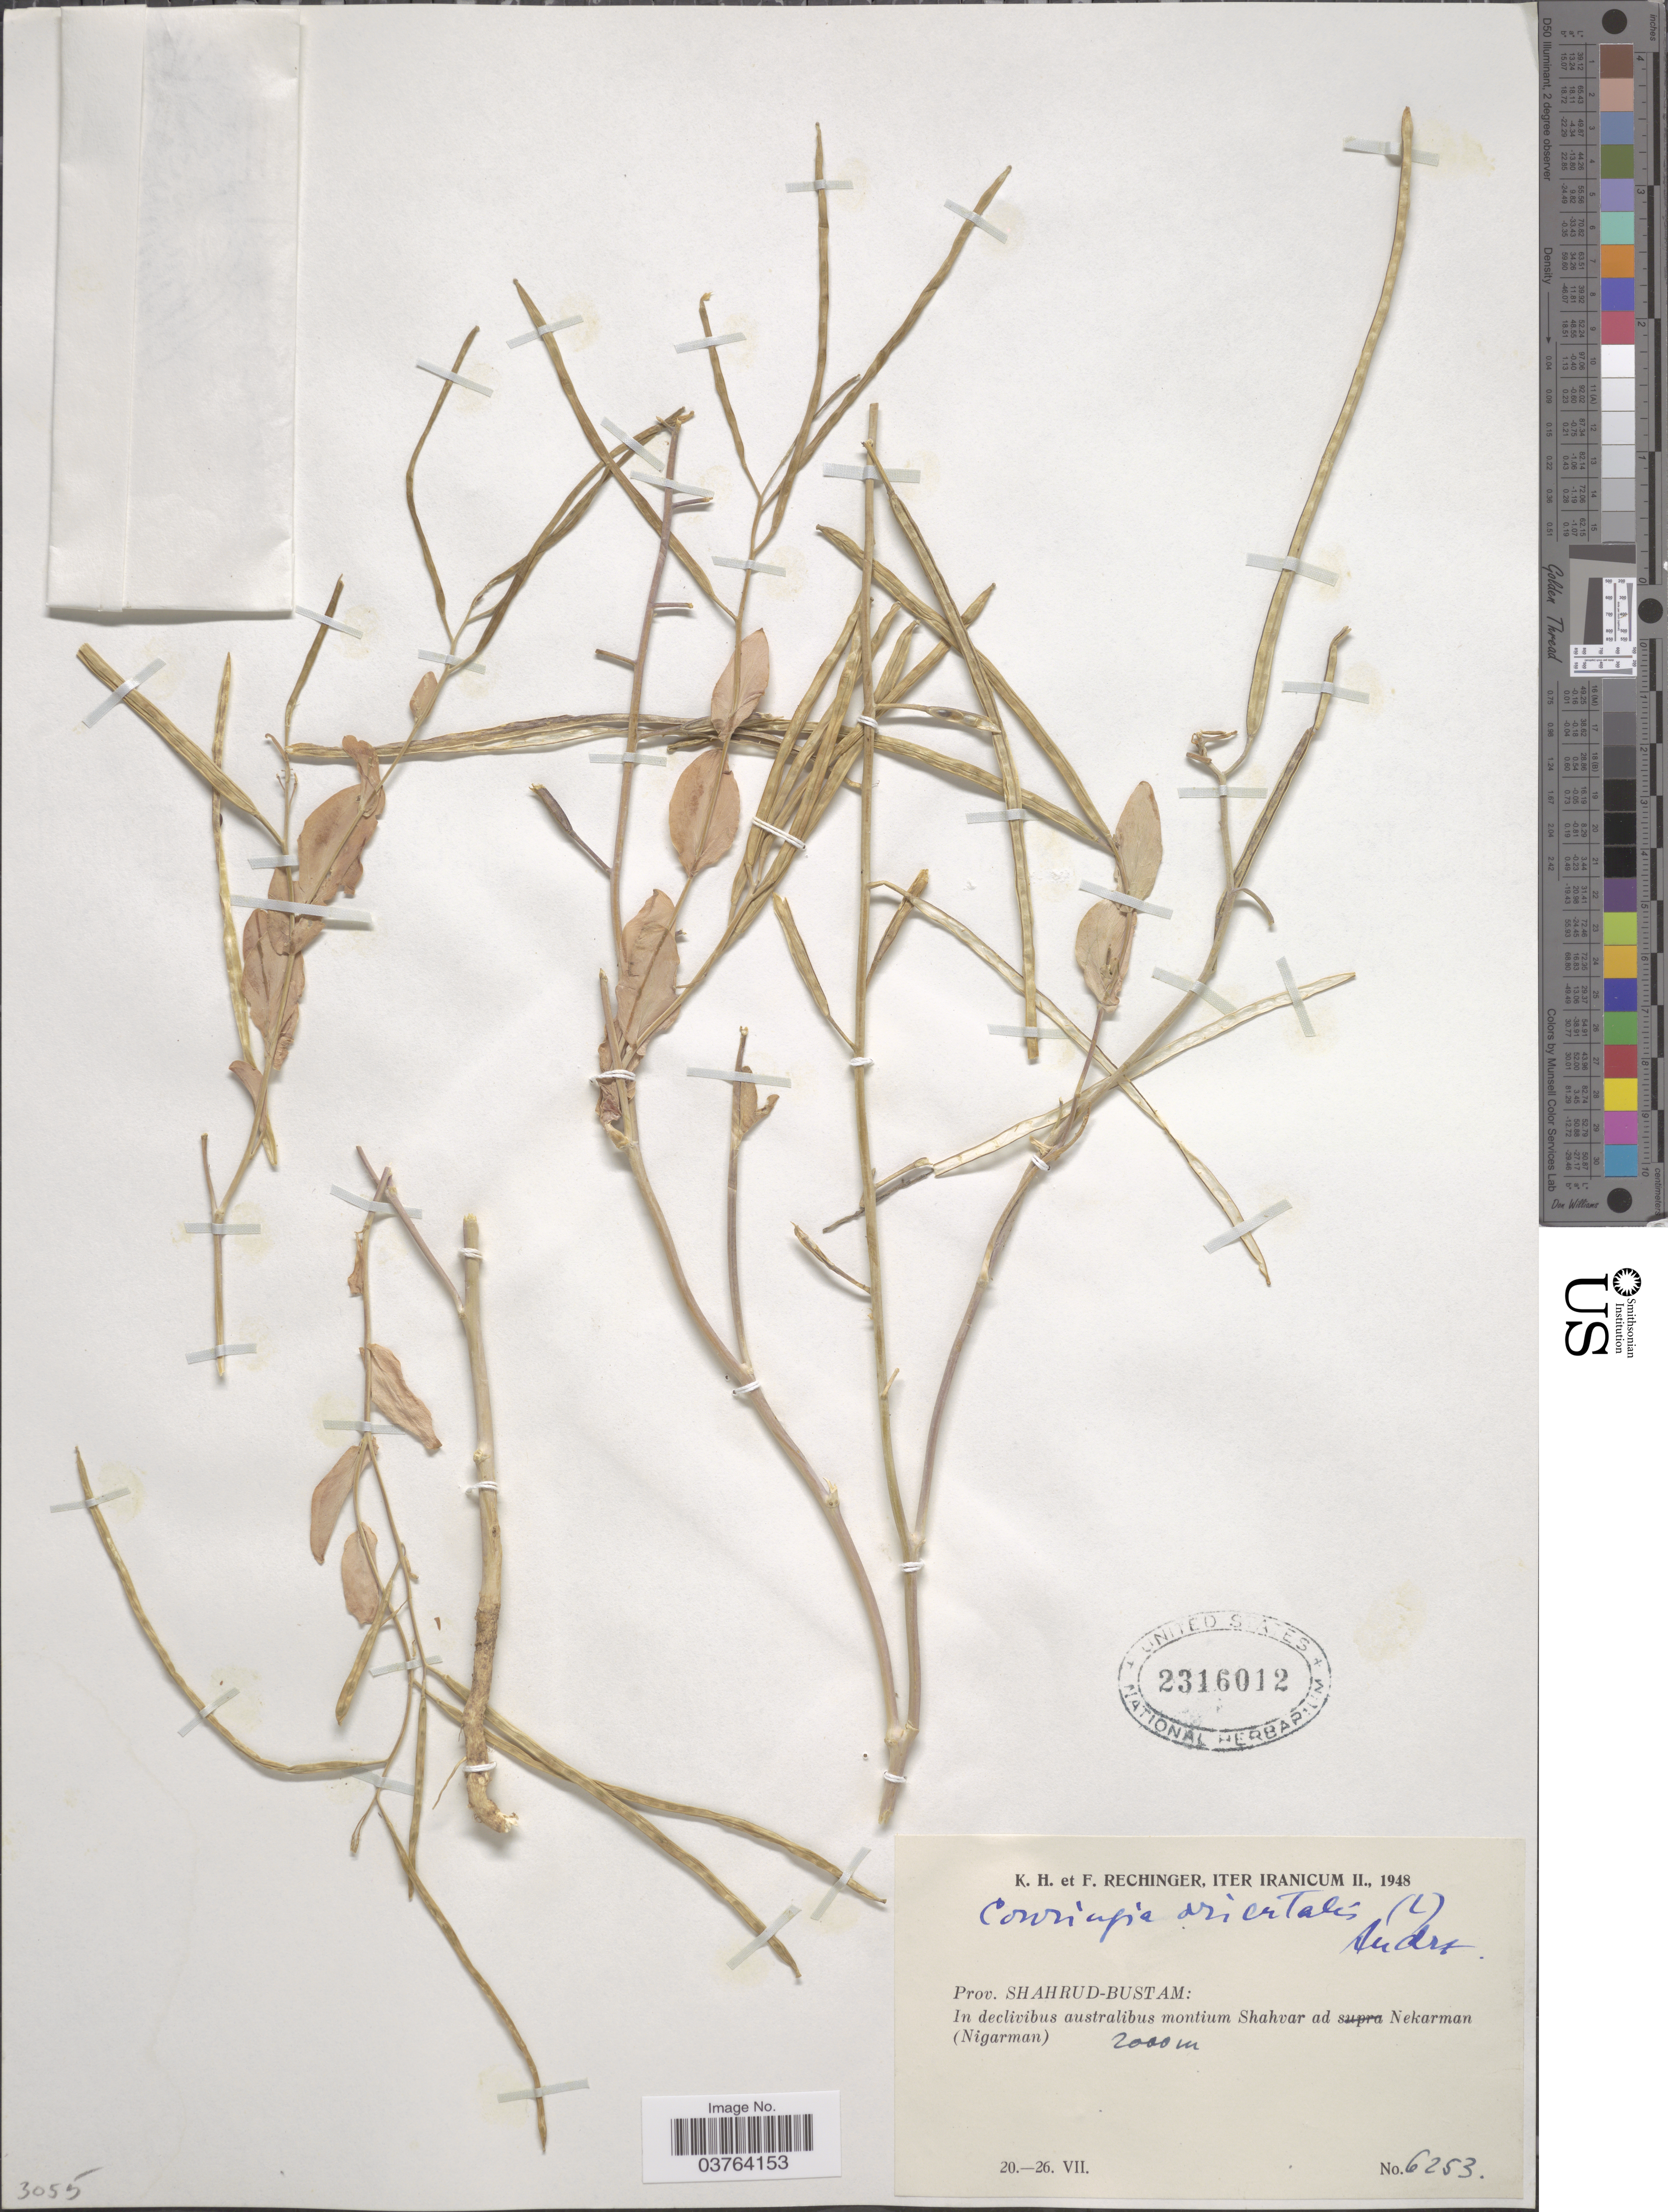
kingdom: Plantae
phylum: Tracheophyta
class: Magnoliopsida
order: Brassicales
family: Brassicaceae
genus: Conringia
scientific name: Conringia orientalis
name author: (L.) C. Presl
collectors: K. H. Rechinger & F. Rechinger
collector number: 6253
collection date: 1948-07-20/1948-07-26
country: Iran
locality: Prov. Shahrud-Bustam: In declivibus australibus montium Shahvar ad Nekarman (Nigarman).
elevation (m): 2000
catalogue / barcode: US 2316012